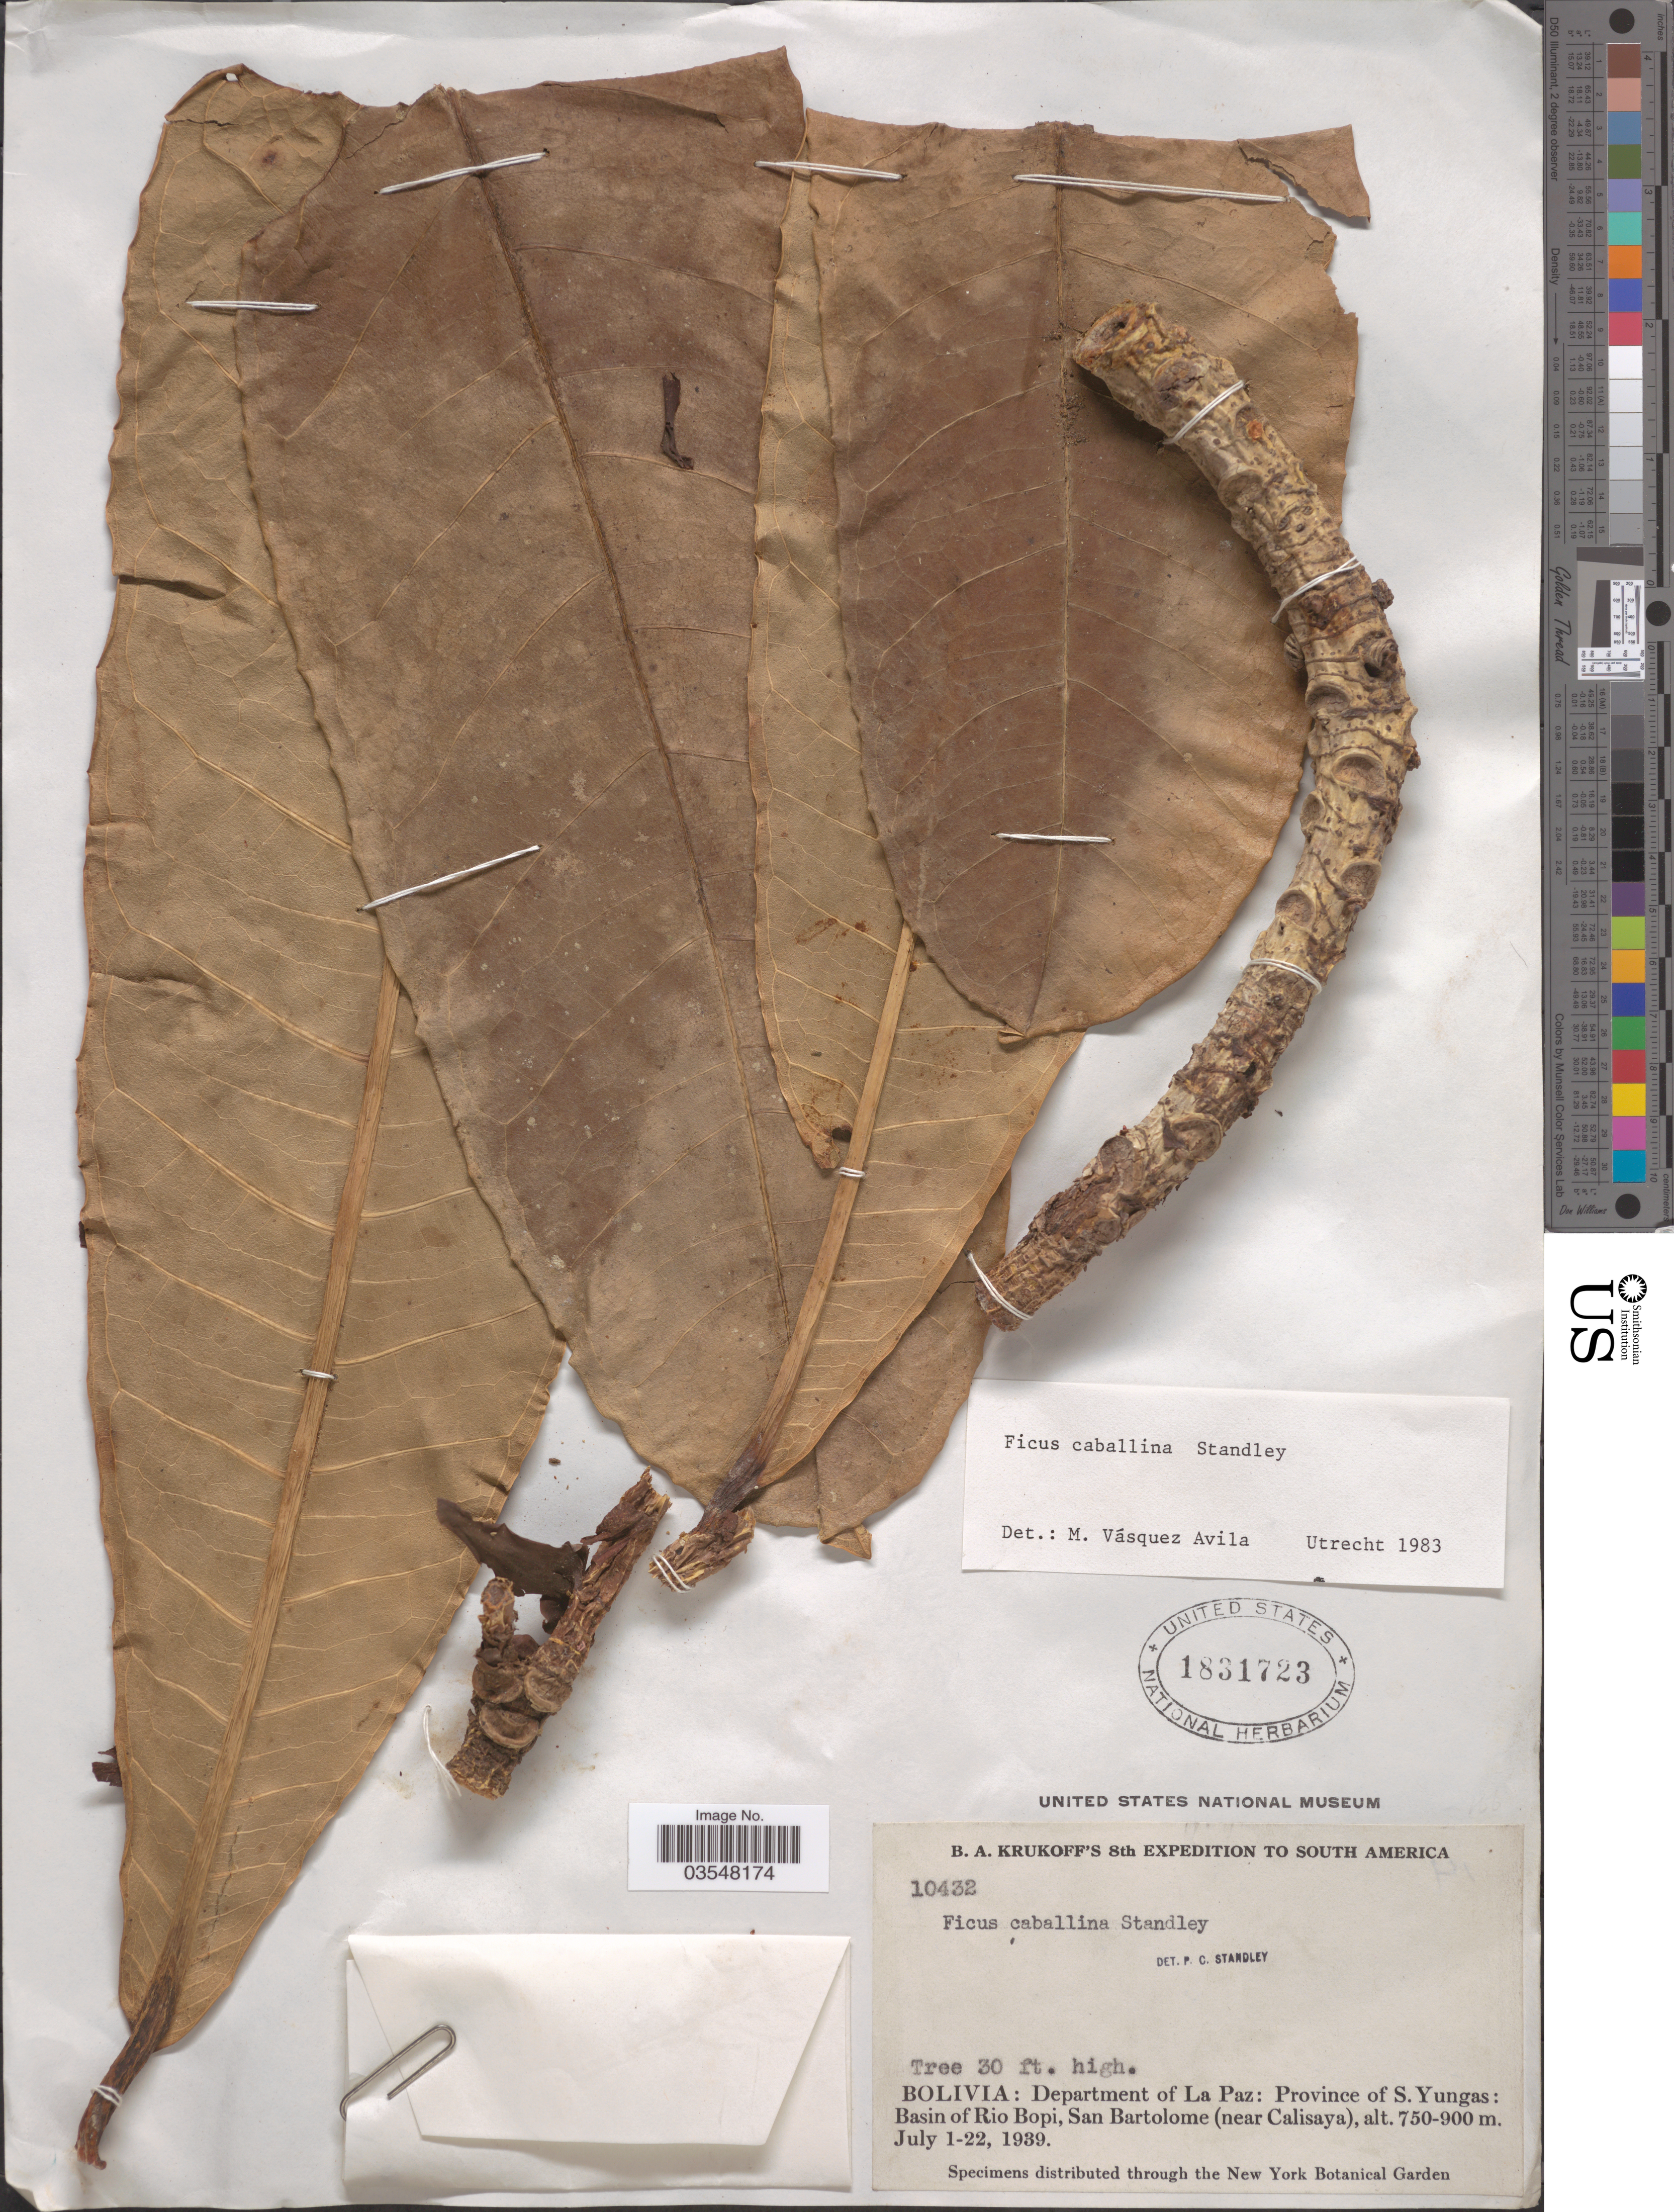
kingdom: Plantae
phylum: Tracheophyta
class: Magnoliopsida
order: Rosales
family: Moraceae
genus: Ficus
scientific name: Ficus caballina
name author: Standl.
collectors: B. A. Krukoff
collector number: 10432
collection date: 1939-07-01/1939-07-22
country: Bolivia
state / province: La Paz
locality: Province of S. Yungas: Basin of Rio Bopi, San Bartolome (near Calisaya).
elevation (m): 750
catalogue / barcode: US 1831723